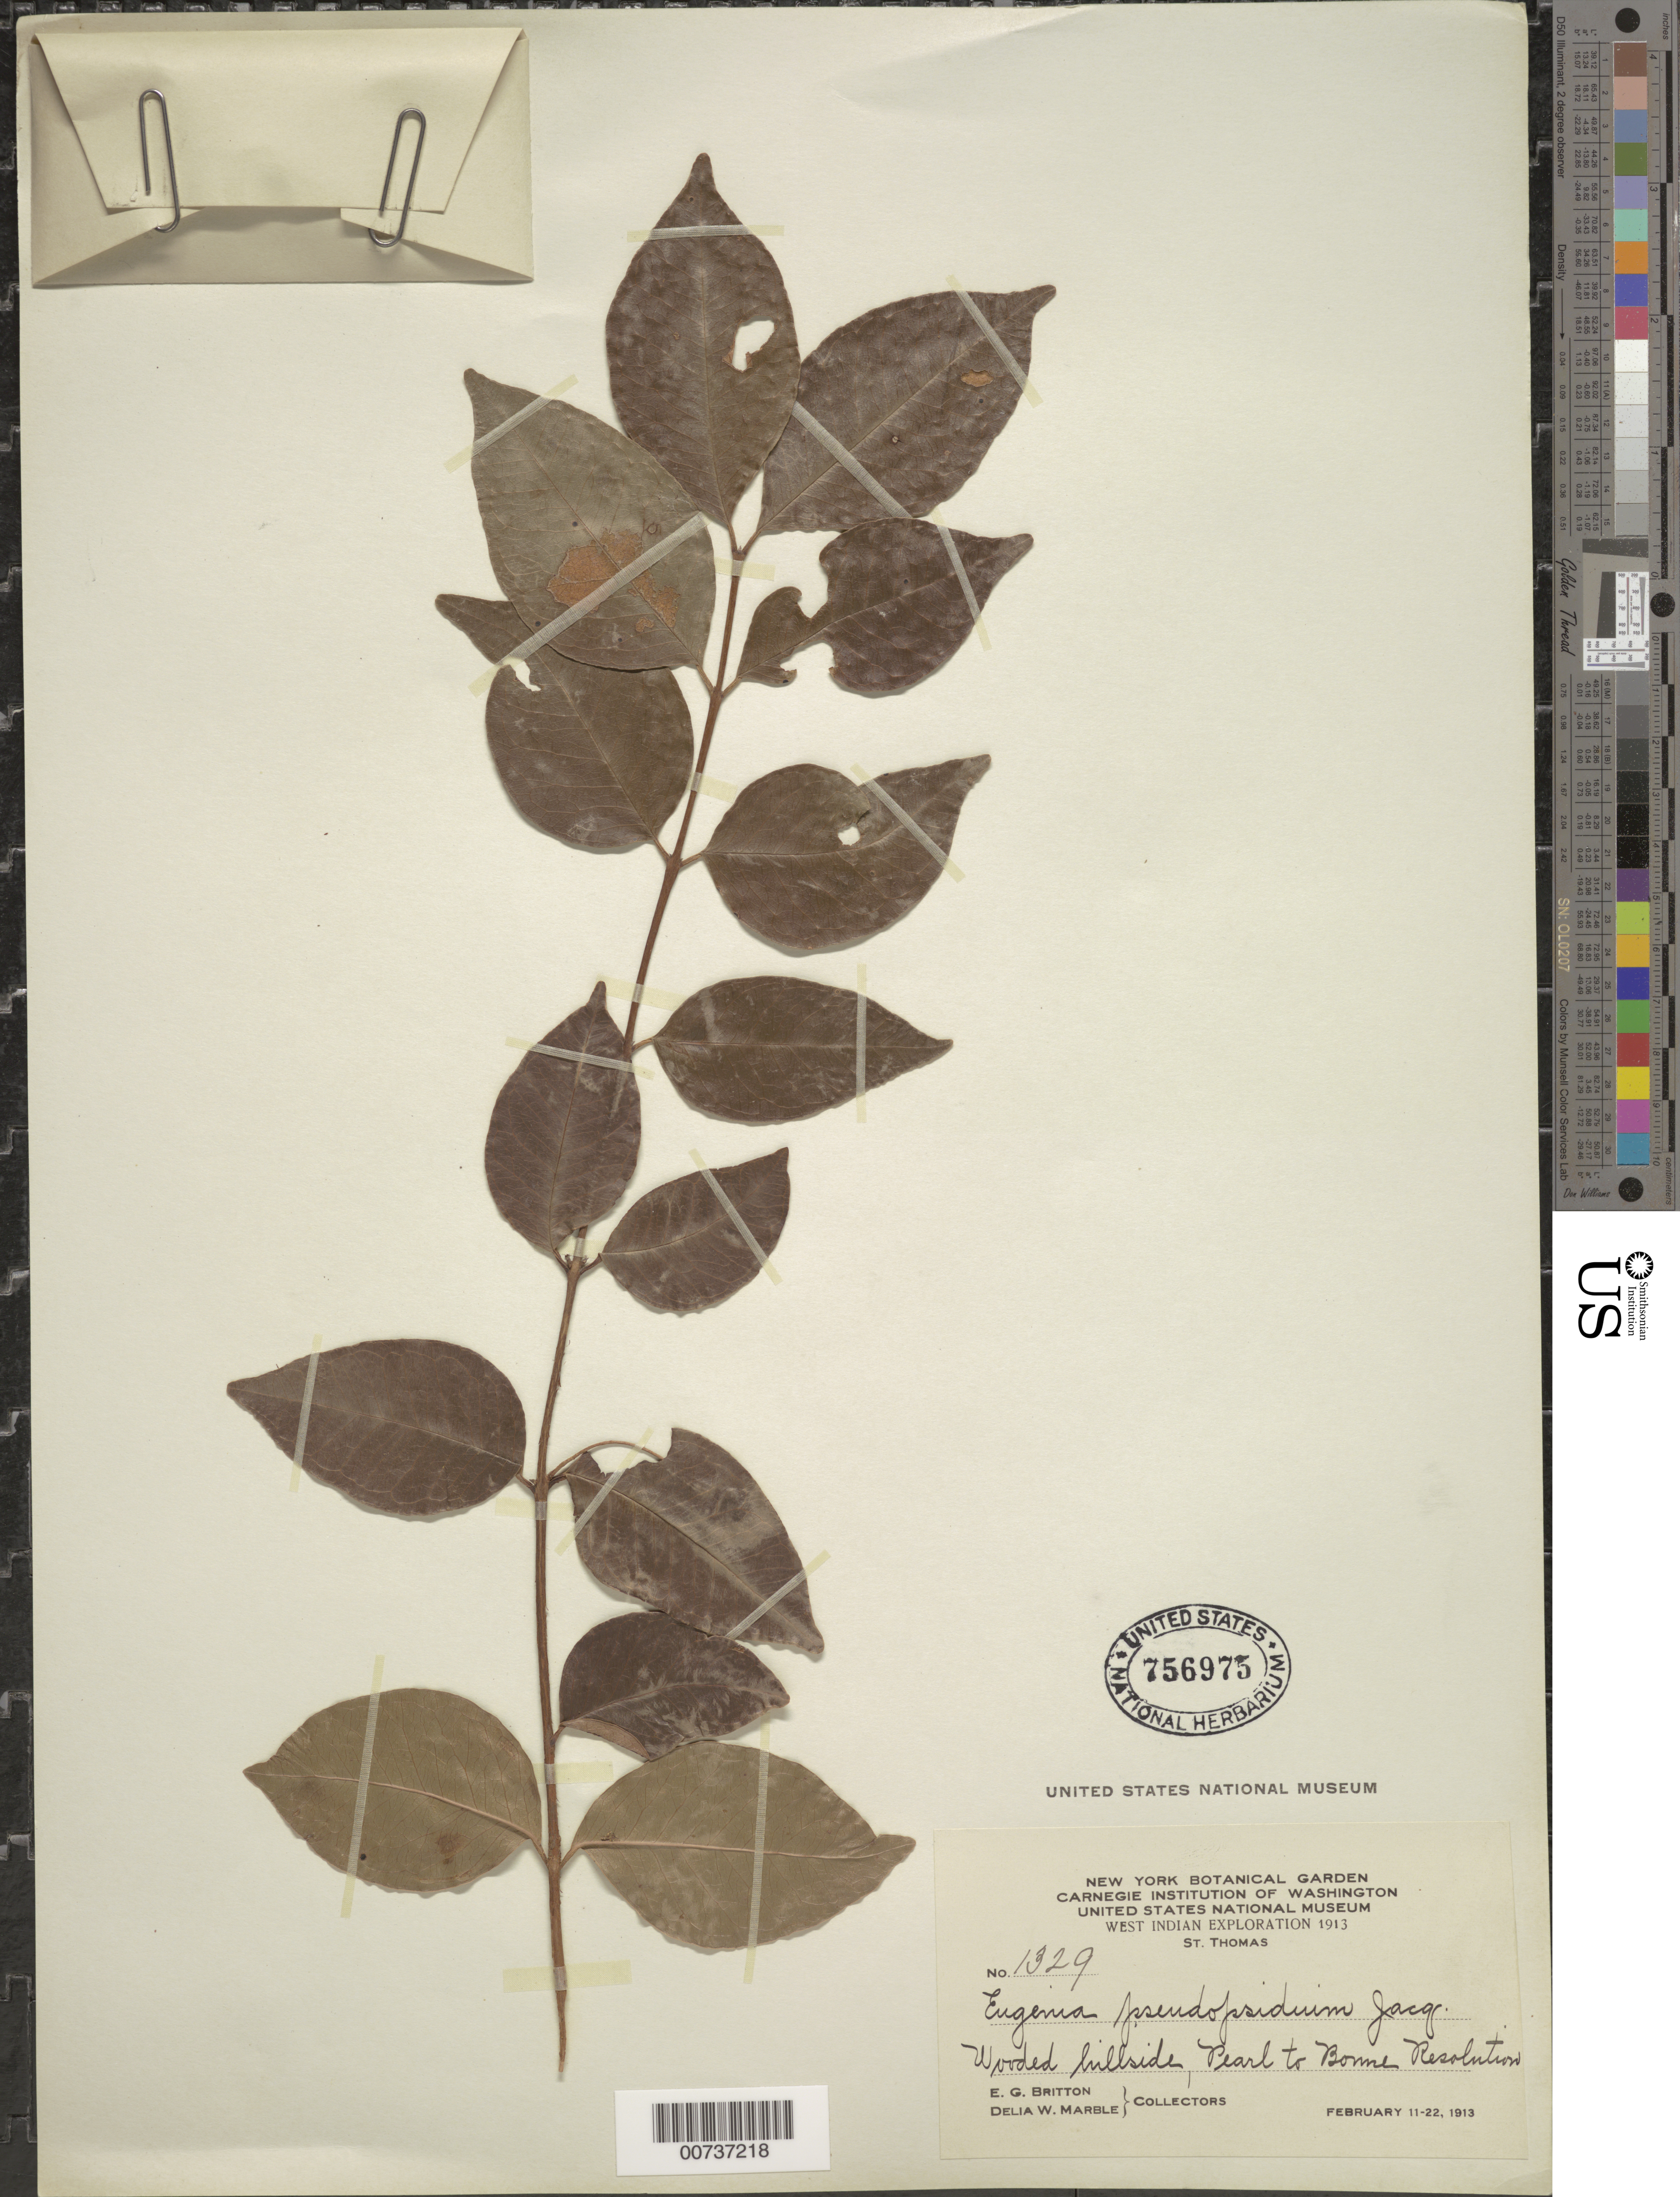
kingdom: Plantae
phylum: Tracheophyta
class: Magnoliopsida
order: Myrtales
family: Myrtaceae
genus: Eugenia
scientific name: Eugenia pseudopsidium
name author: Jacq.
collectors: N. Britton & D. W. Marble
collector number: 1329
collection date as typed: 11 Feb 1913 to 22 Feb 1913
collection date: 1913-02-11/1913-02-22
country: U.S. Virgin Islands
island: St. Thomas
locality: Pearl to Bonne Resolution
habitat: Wooded hillside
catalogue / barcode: US 756975